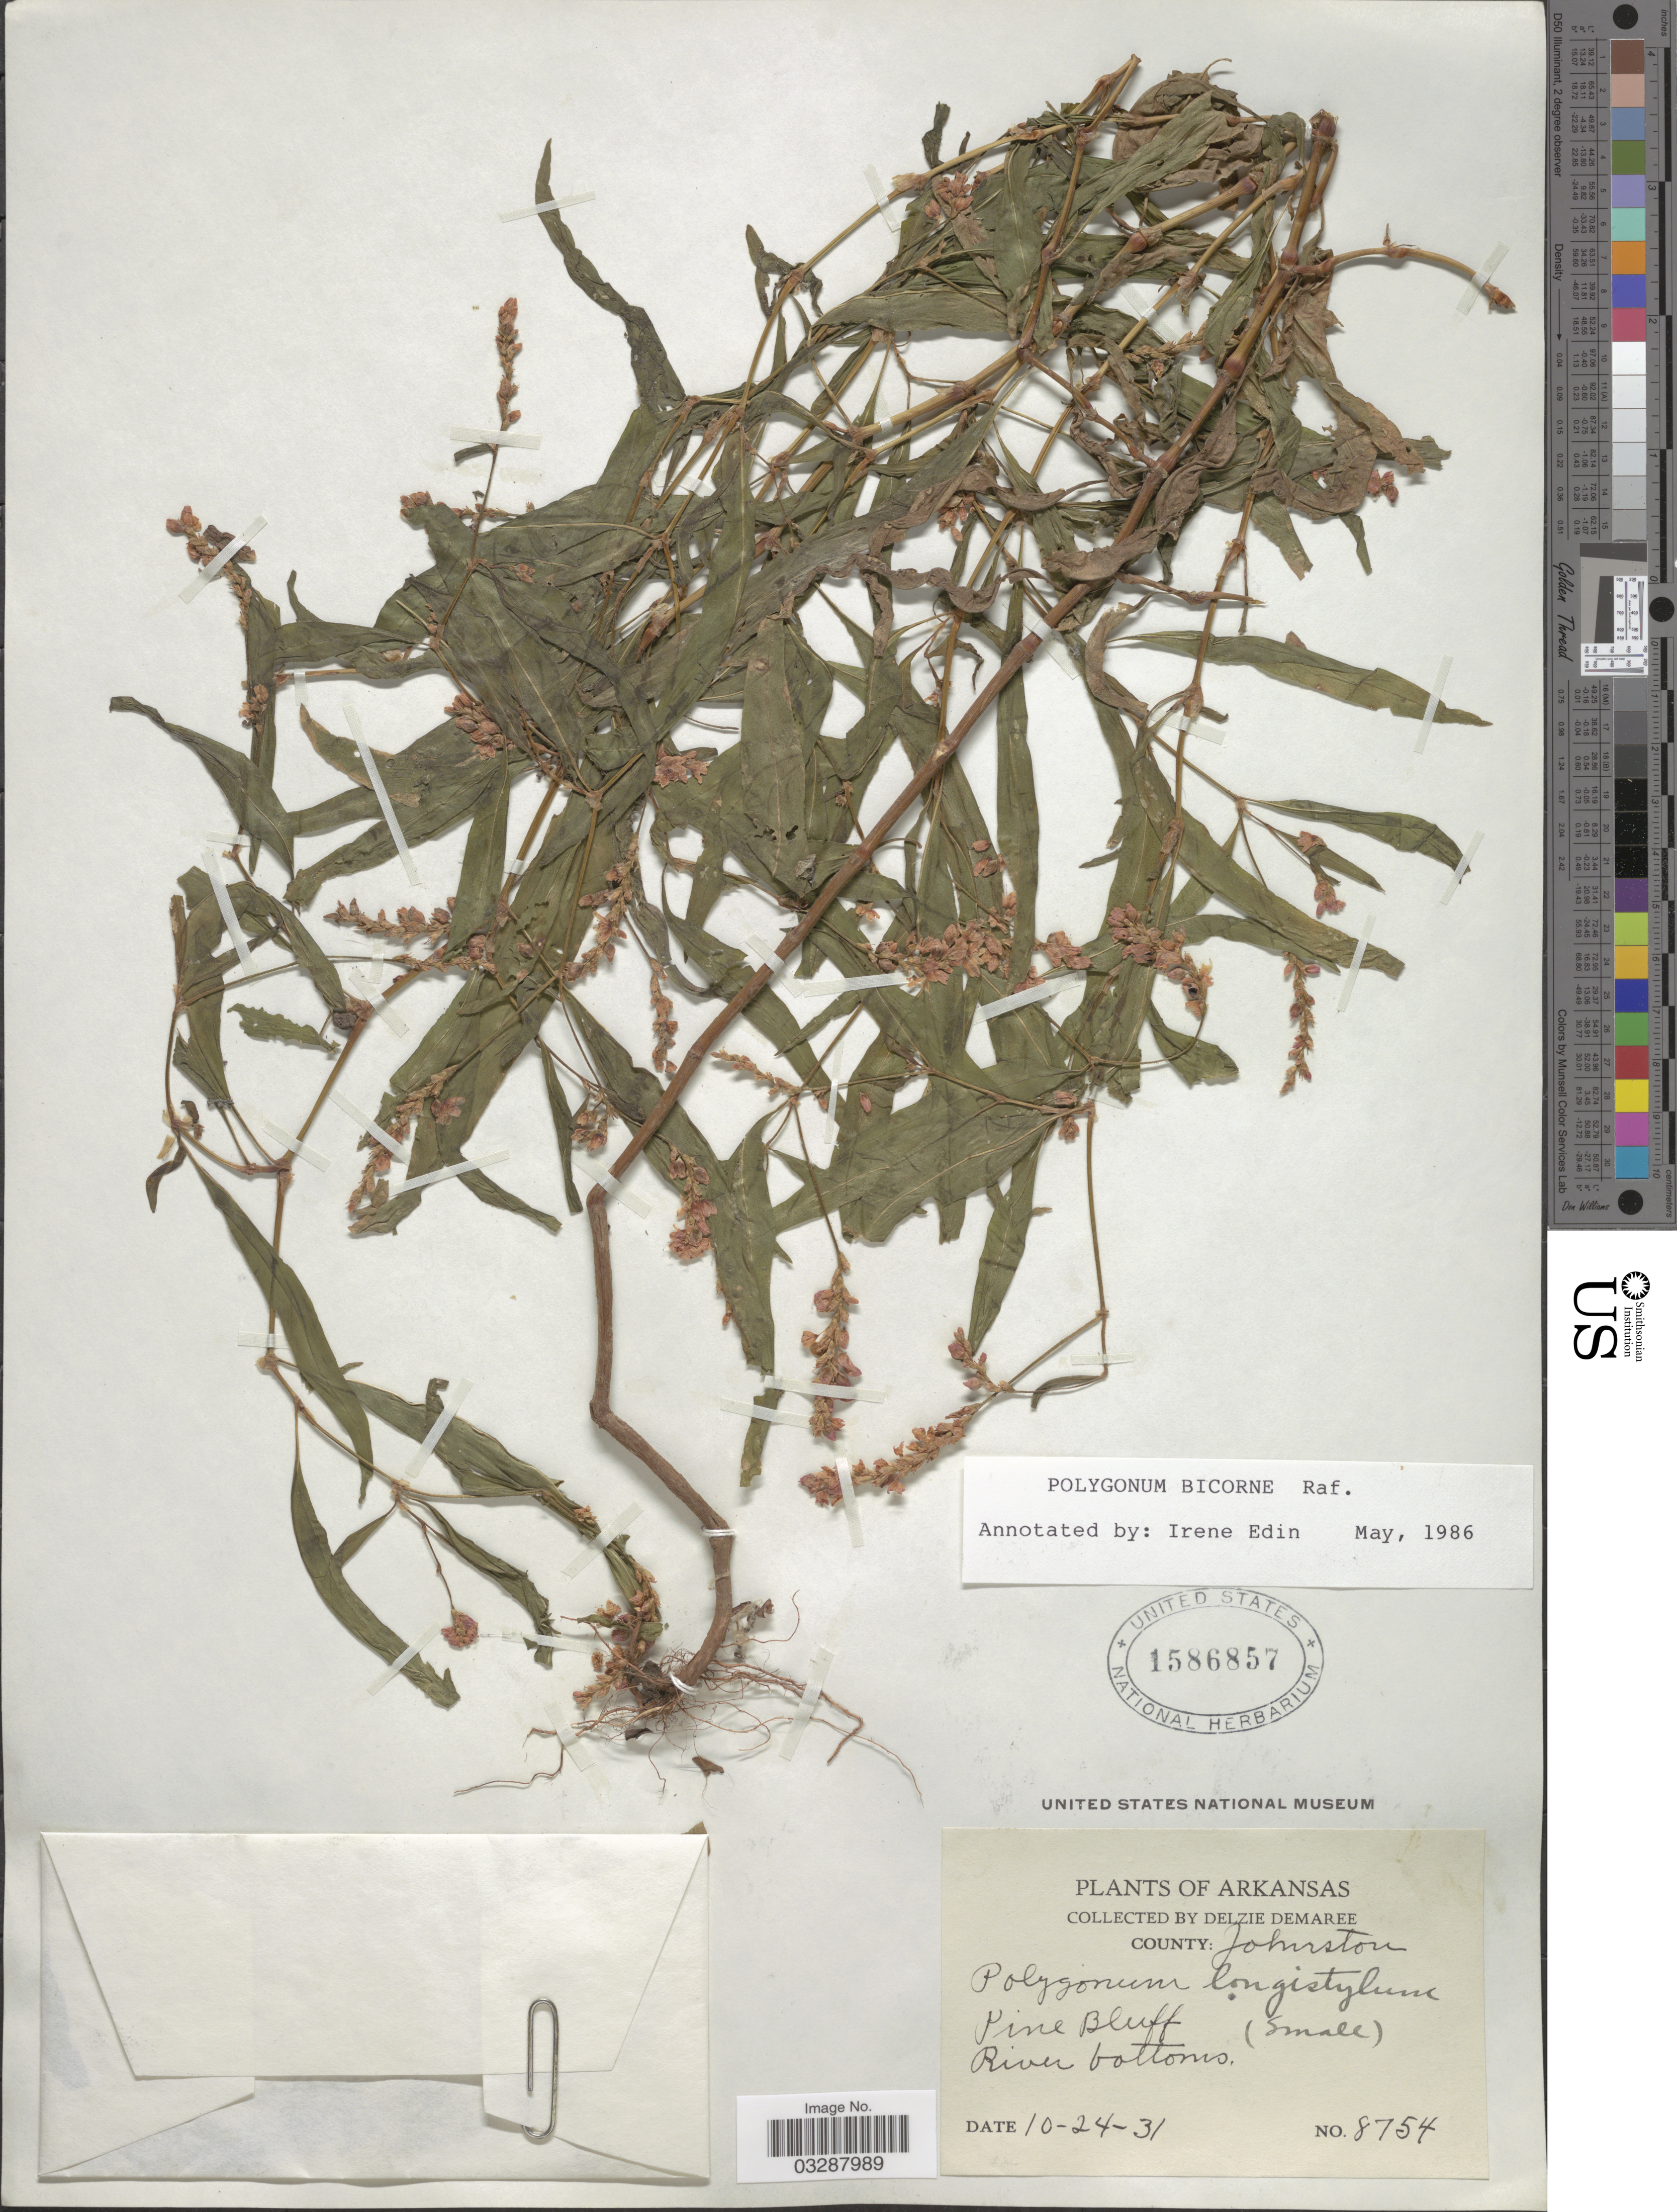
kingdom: Plantae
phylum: Tracheophyta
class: Magnoliopsida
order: Caryophyllales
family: Polygonaceae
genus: Persicaria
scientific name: Persicaria bicornis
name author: (Raf.) Nieuwl.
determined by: Atha, D. E.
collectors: D. Demaree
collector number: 8754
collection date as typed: Transcribed d/m/y: 24/10/31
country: United States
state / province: Arkansas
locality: County: Johnston, Pine Bluff.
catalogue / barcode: US 1586857